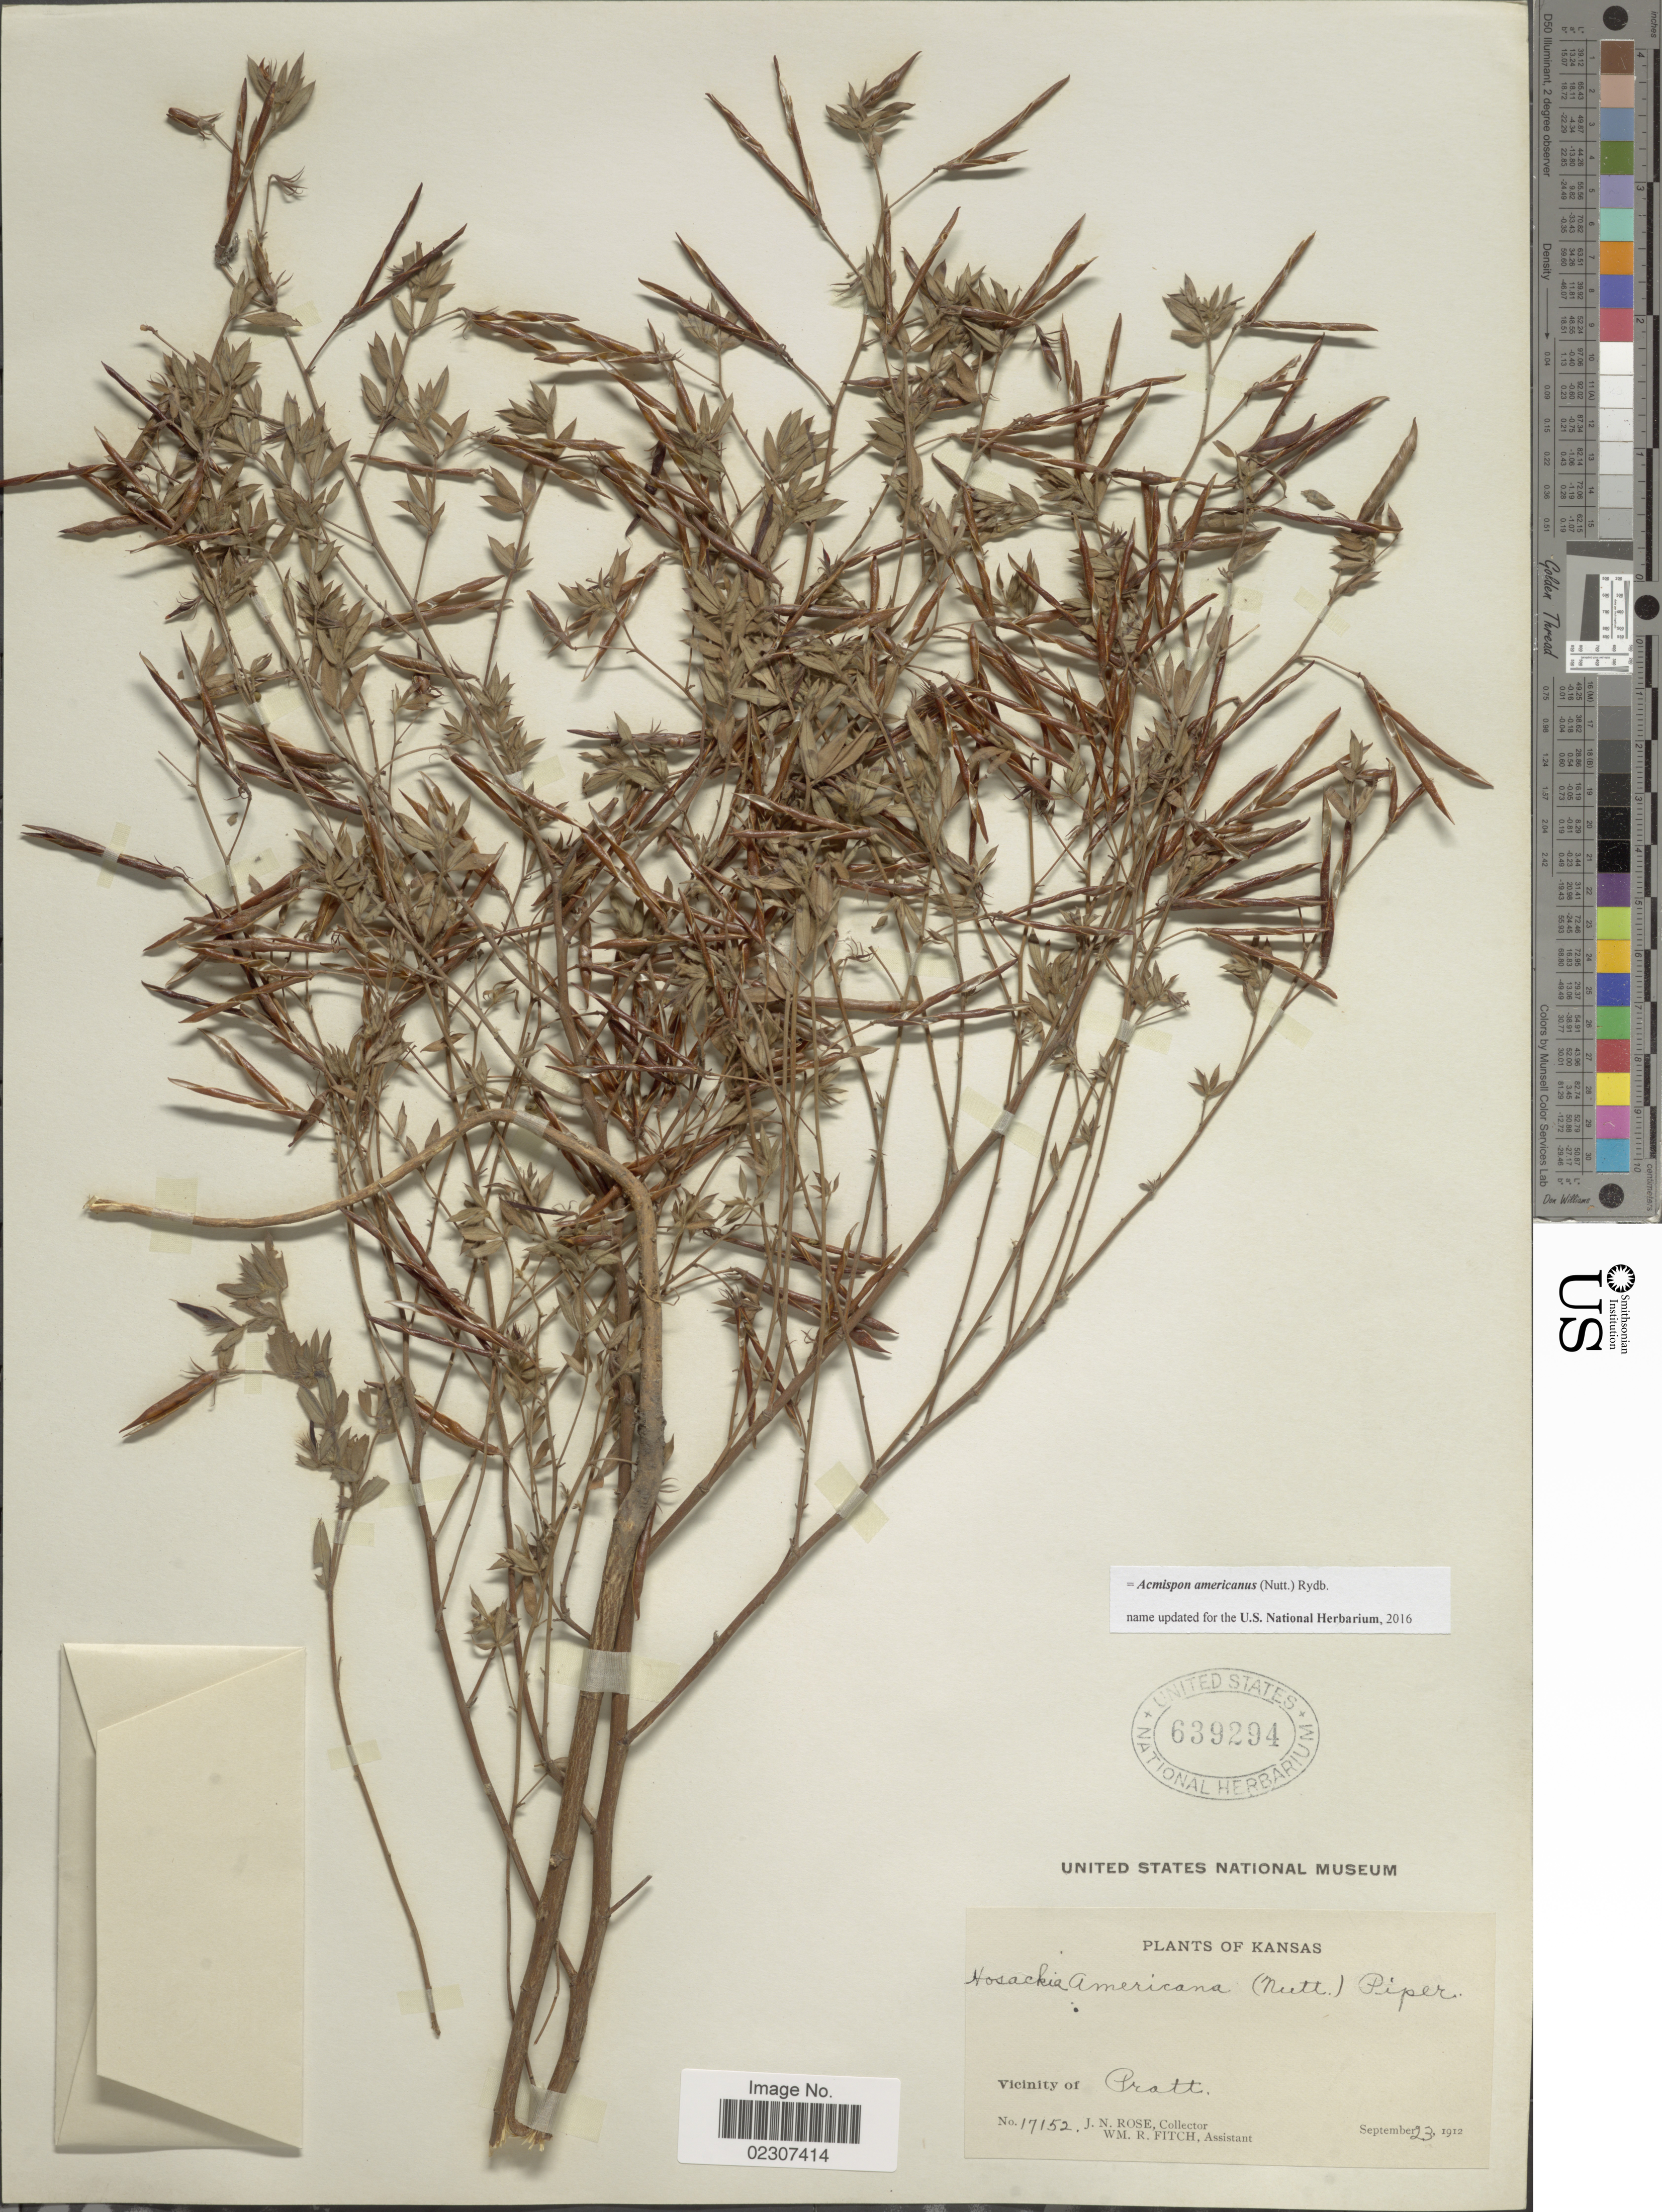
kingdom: Plantae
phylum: Tracheophyta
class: Magnoliopsida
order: Fabales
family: Fabaceae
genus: Acmispon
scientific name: Acmispon americanus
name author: (Nutt.) Rydb.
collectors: J. N. Rose & W. R. Fitch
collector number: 17152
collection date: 1912-09-23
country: United States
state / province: Kansas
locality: Kansas, Vicinity of Pratt.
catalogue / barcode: US 639294